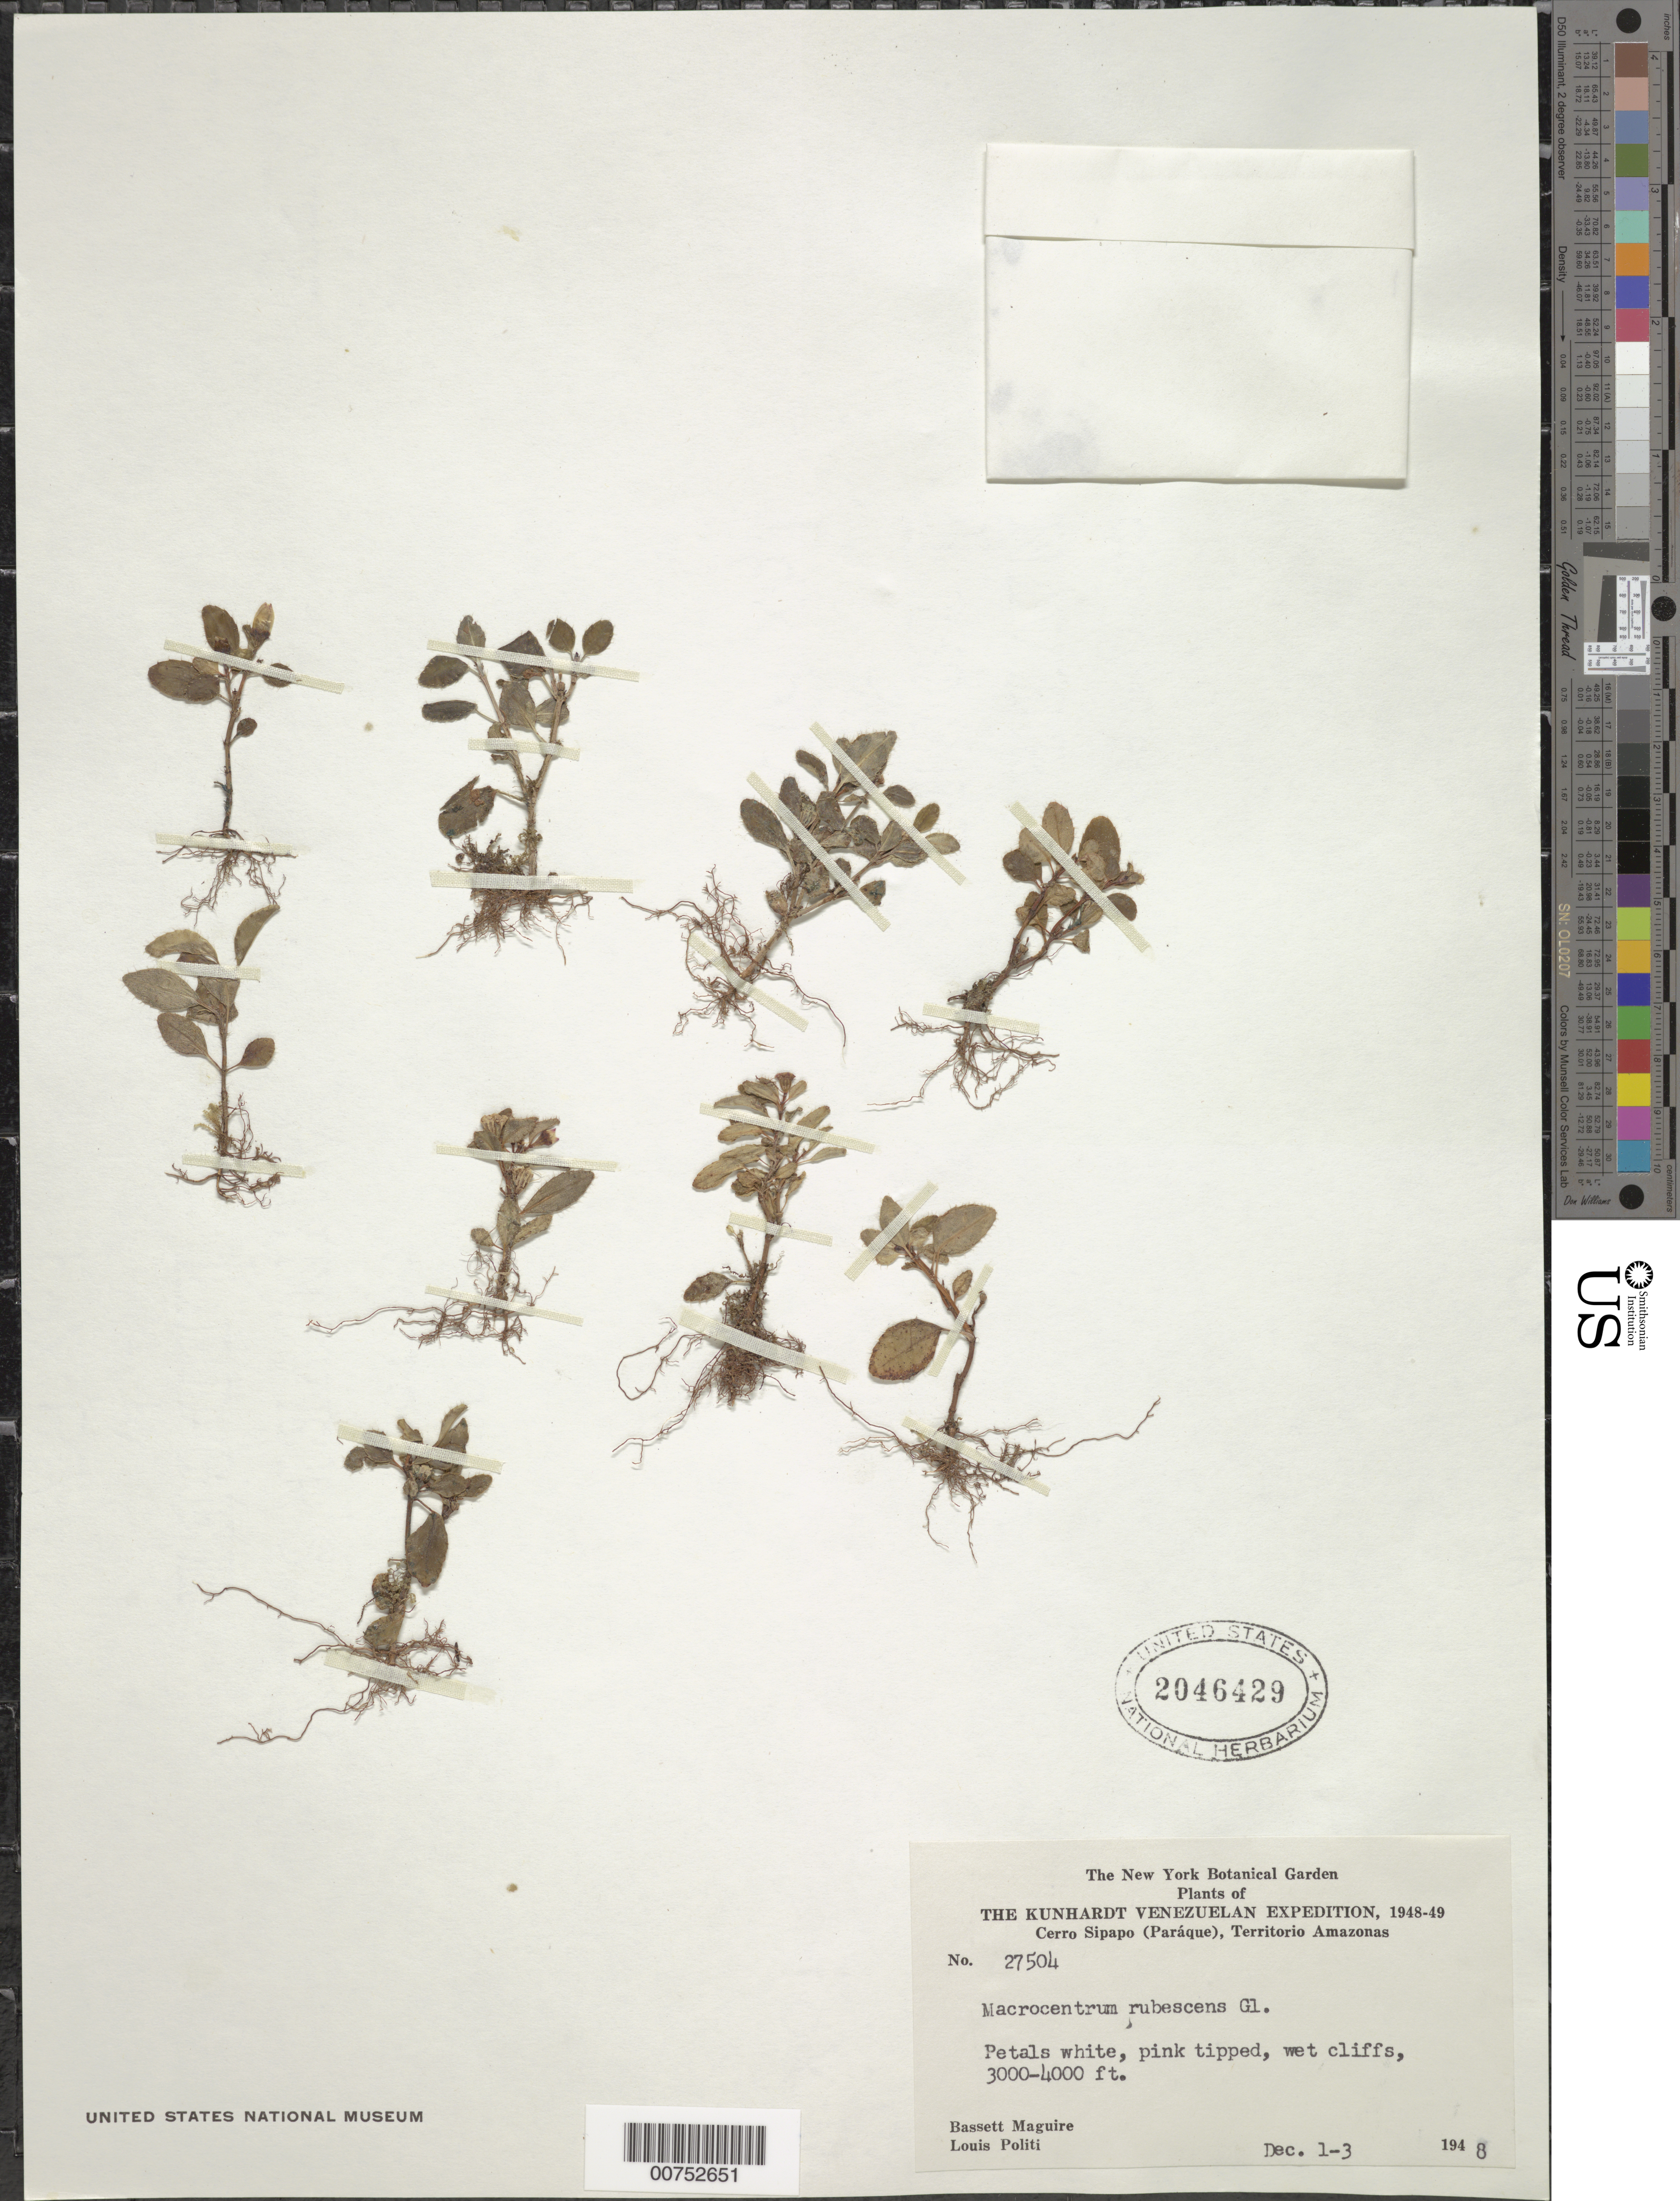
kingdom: Plantae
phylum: Tracheophyta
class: Magnoliopsida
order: Myrtales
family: Melastomataceae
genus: Macrocentrum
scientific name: Macrocentrum rubescens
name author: Gleason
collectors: B. Maguire & L. Politi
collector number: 27504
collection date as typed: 1-Dec-48 to 3-Dec-48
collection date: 1948-12-01/1948-12-03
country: Venezuela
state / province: Amazonas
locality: Cerro Sipapo (Paráque)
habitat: Wet cliffs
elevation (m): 914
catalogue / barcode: US 2046429